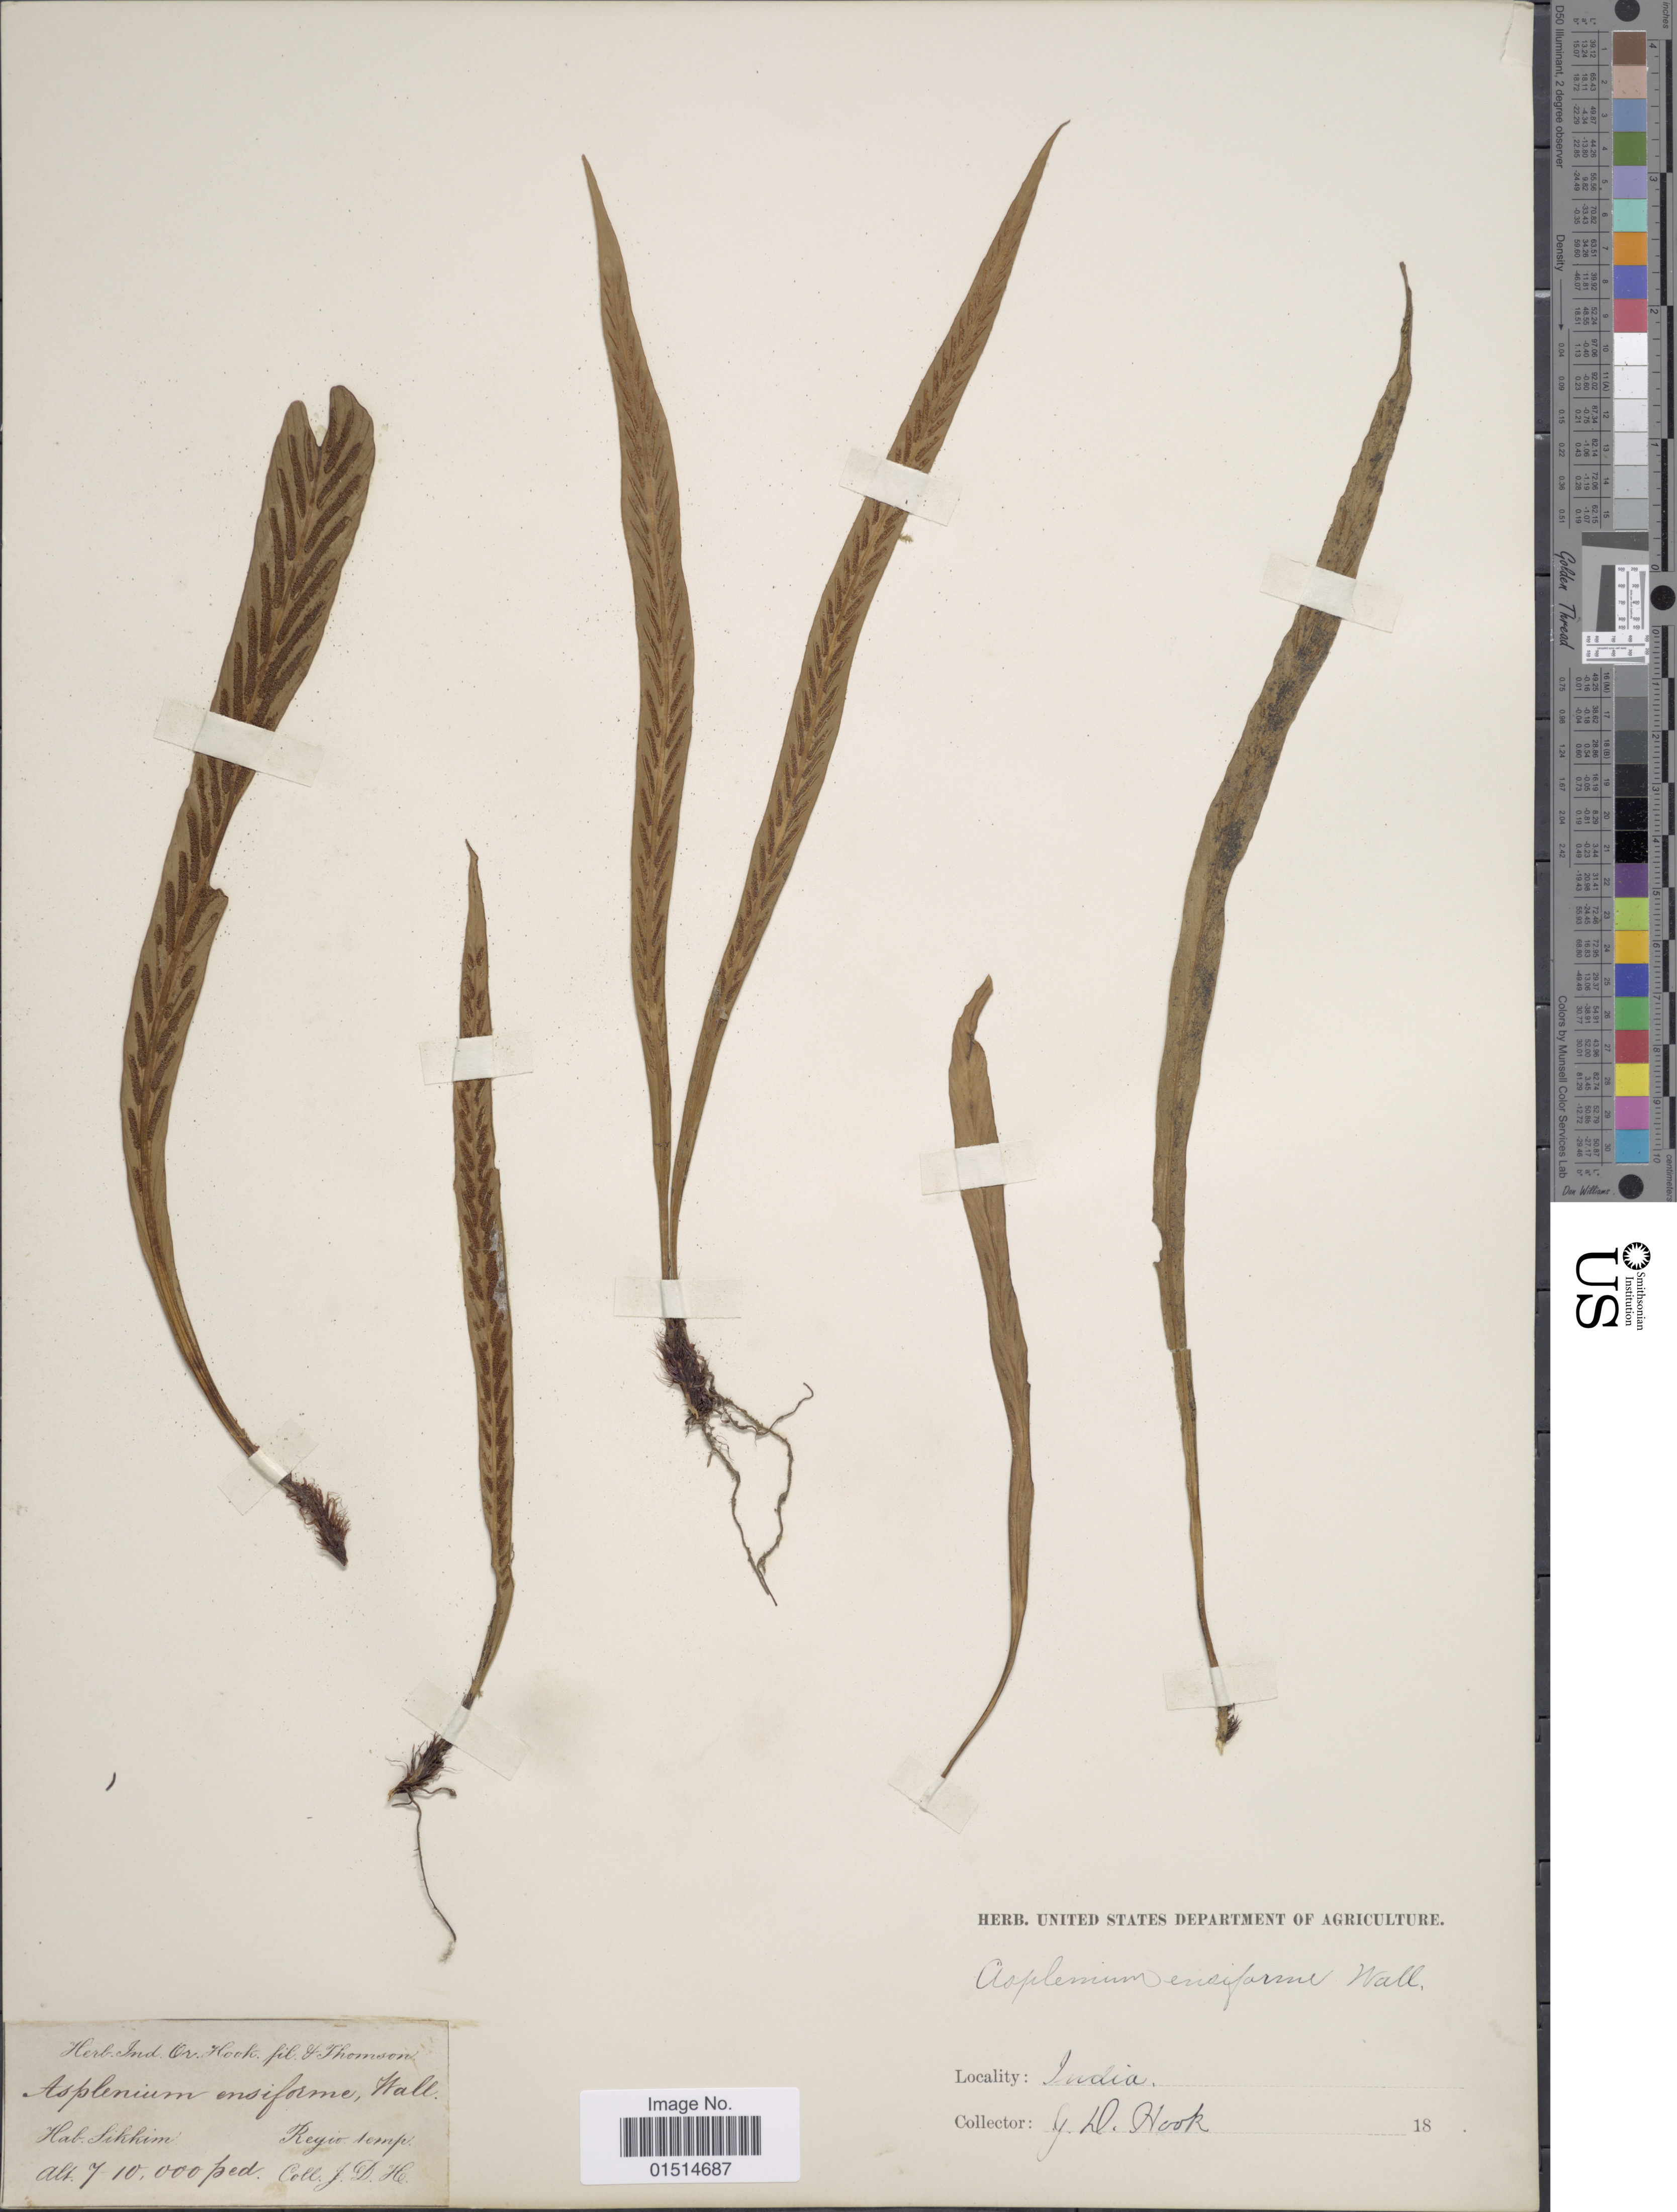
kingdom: Plantae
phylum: Tracheophyta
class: Polypodiopsida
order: Polypodiales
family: Aspleniaceae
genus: Asplenium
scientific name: Asplenium ensiforme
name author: Wall. ex Hook. & Grev.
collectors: J. D. Hooker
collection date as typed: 18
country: India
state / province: Sikkim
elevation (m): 2134